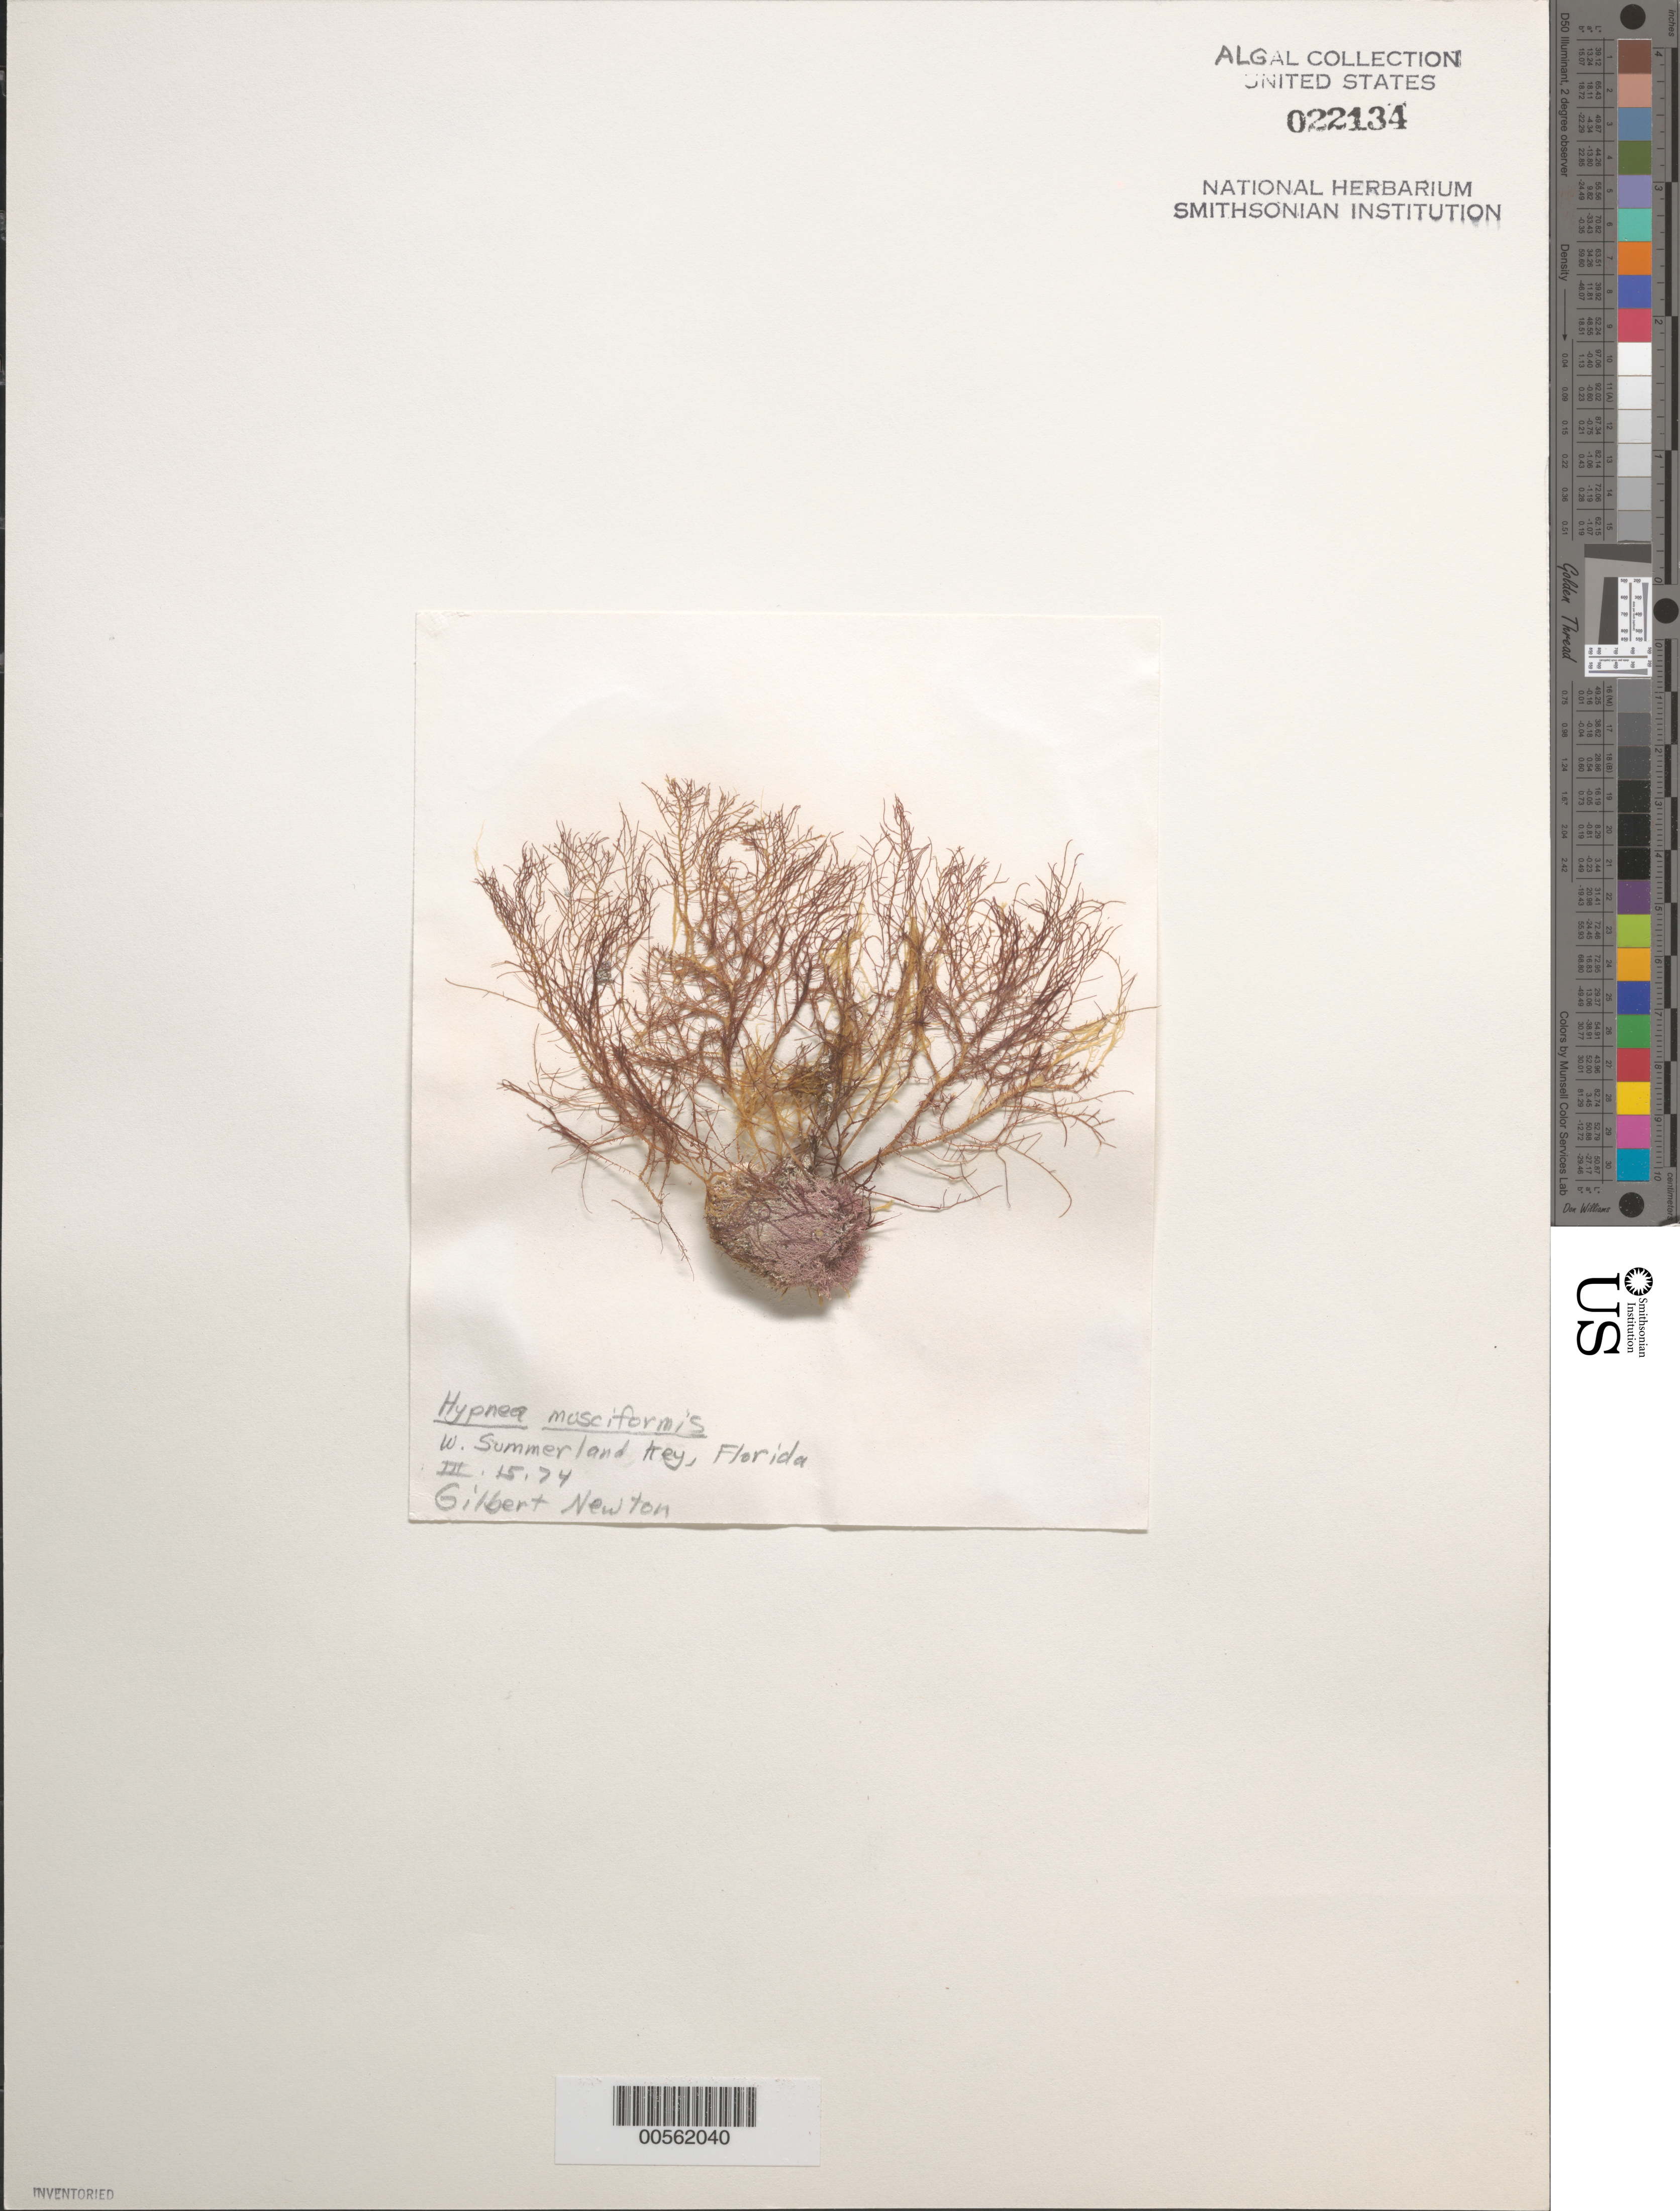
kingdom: Plantae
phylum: Rhodophyta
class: Florideophyceae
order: Gigartinales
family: Cystocloniaceae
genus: Hypnea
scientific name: Hypnea musciformis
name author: (Wulfen) J.V.Lamouroux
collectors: G. Newton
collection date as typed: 15 Mar 1974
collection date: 1974-03-15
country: United States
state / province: Florida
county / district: Monroe County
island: West Summerland Key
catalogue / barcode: US 22134